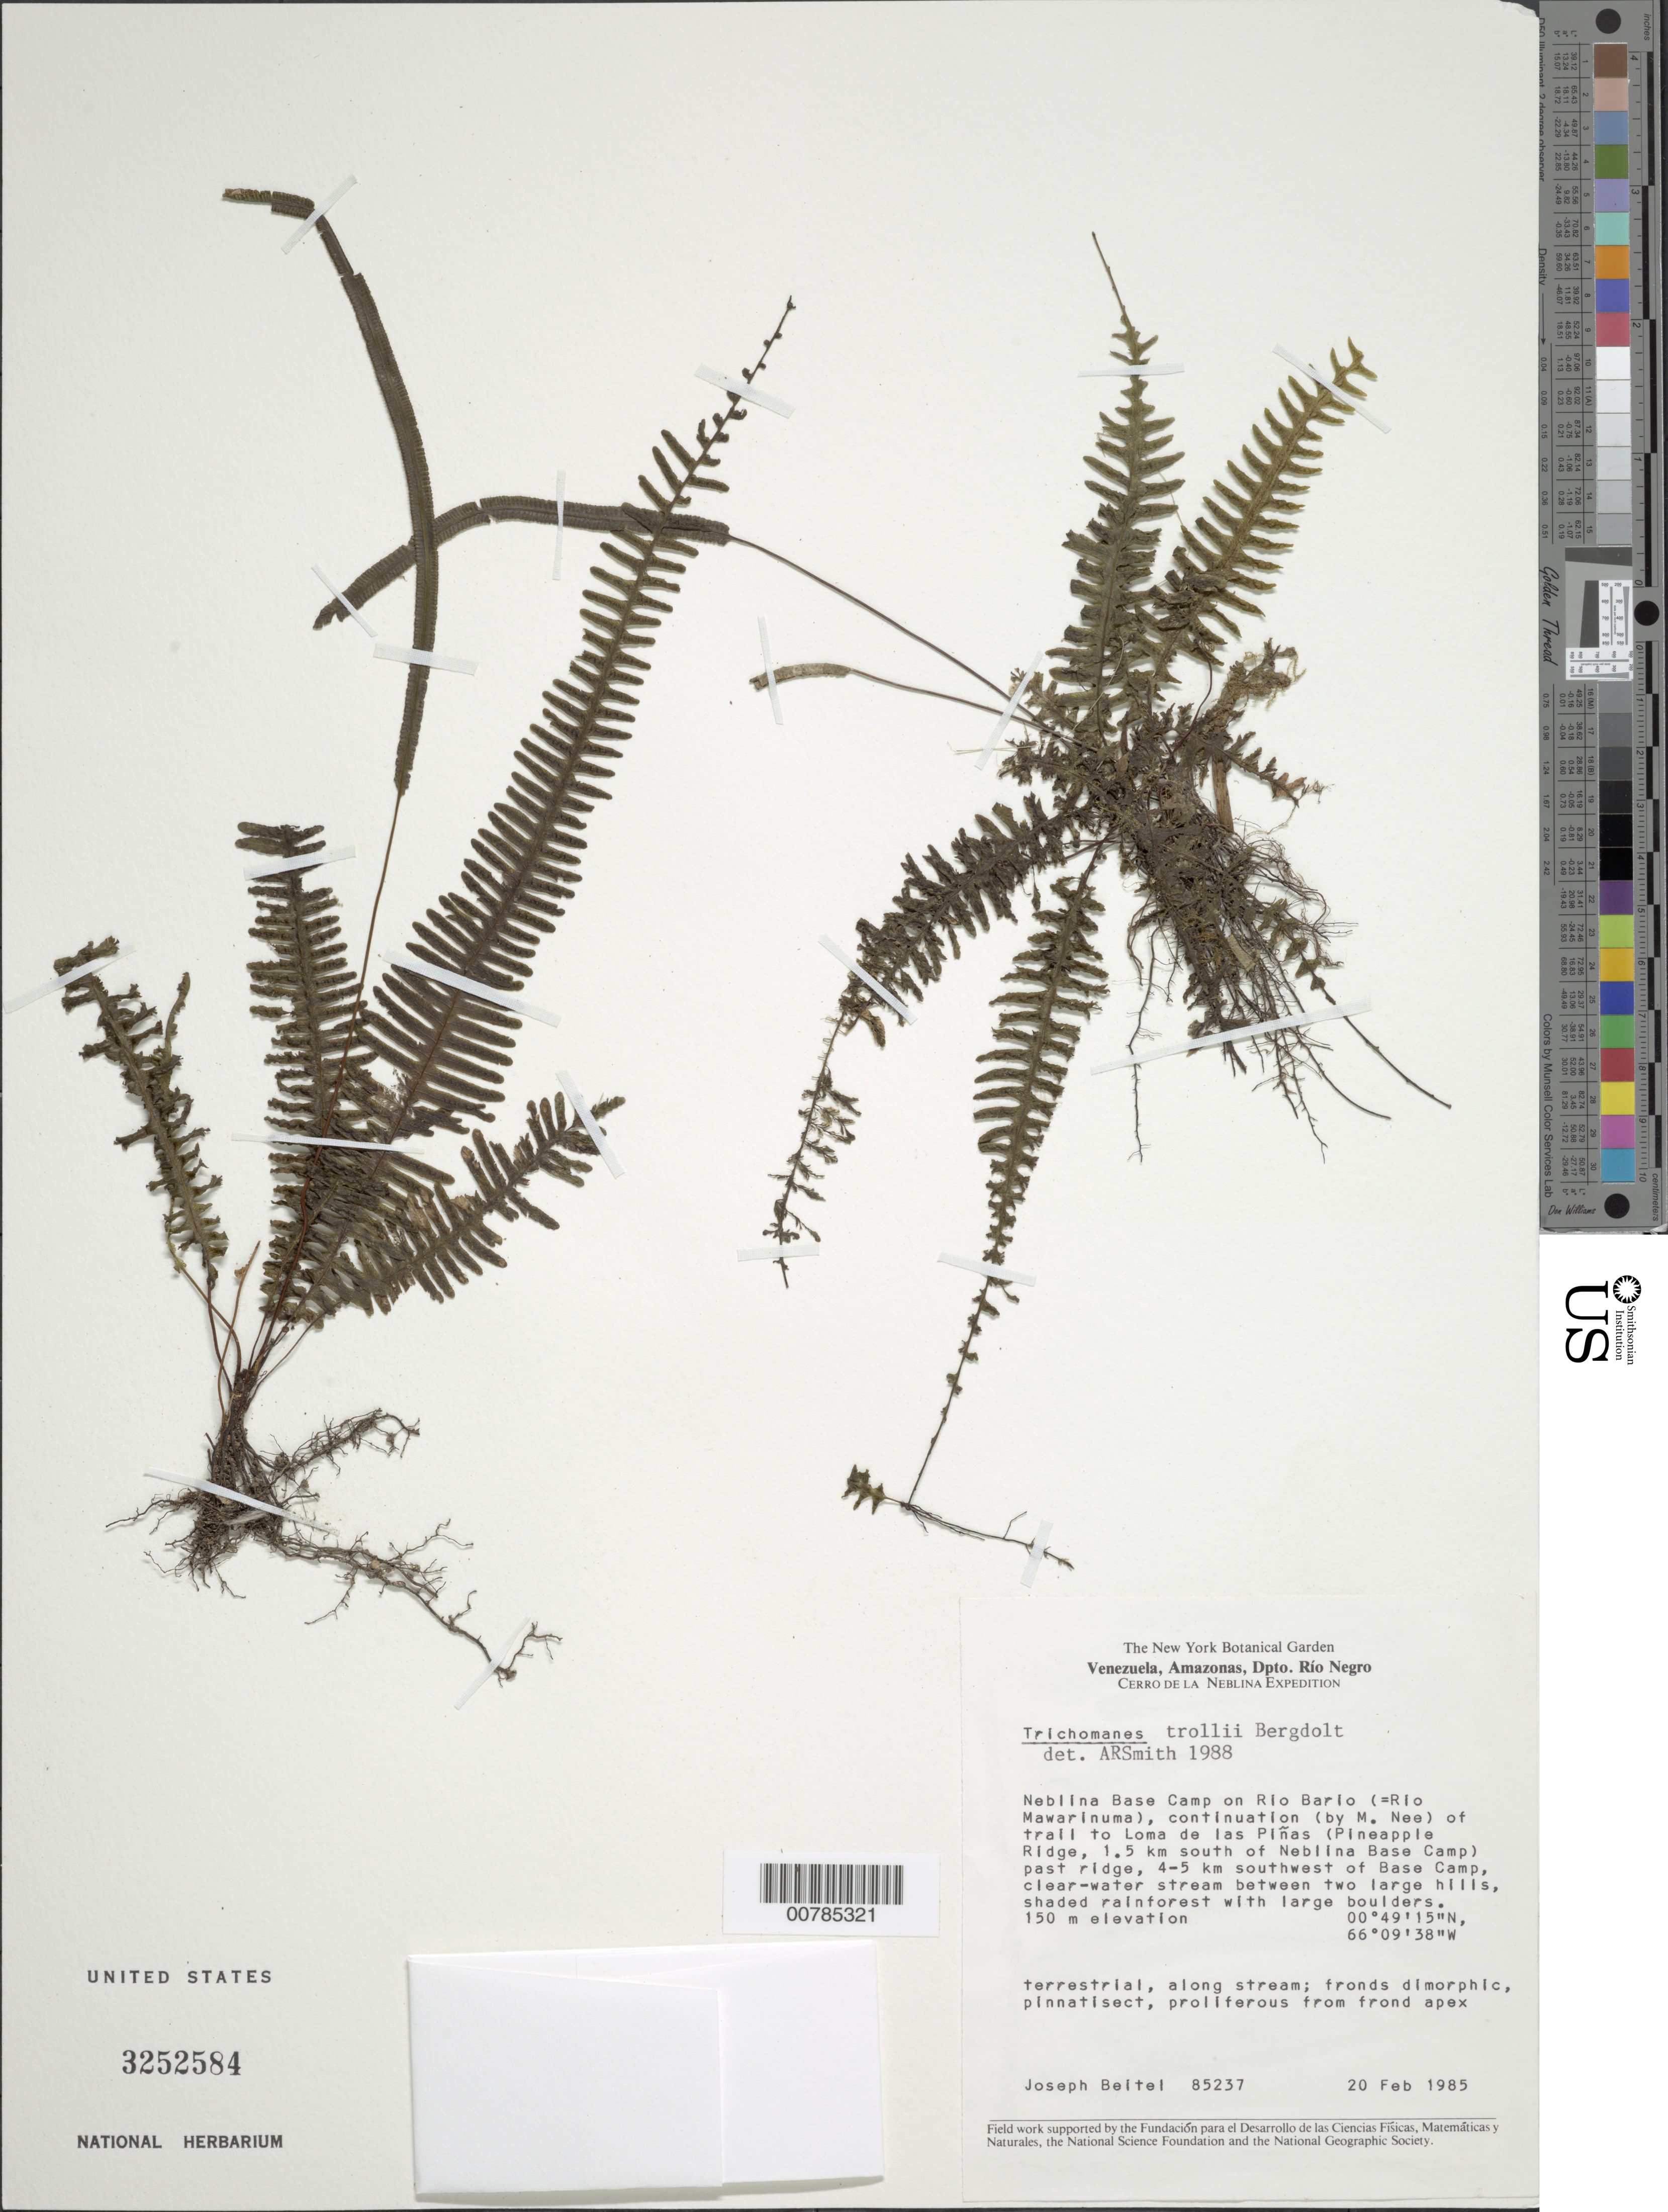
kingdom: Plantae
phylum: Tracheophyta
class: Polypodiopsida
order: Hymenophyllales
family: Hymenophyllaceae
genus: Trichomanes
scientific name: Trichomanes trollii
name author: Bergdolt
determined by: Smith, Alan R., (UC)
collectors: J. M. Beitel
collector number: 85237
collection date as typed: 1-Feb-85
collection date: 1985-02-01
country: Venezuela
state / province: Amazonas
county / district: Río Negro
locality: Neblina Base Camp on Río Barío (Río Mawarinuma), trail to Loma de Las Piñas, 1.5 km S of Neblina Base Camp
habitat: Clear-water stream between two large hills, shaded rainforest with larage boulders; along stream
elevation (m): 150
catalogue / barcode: US 3252584